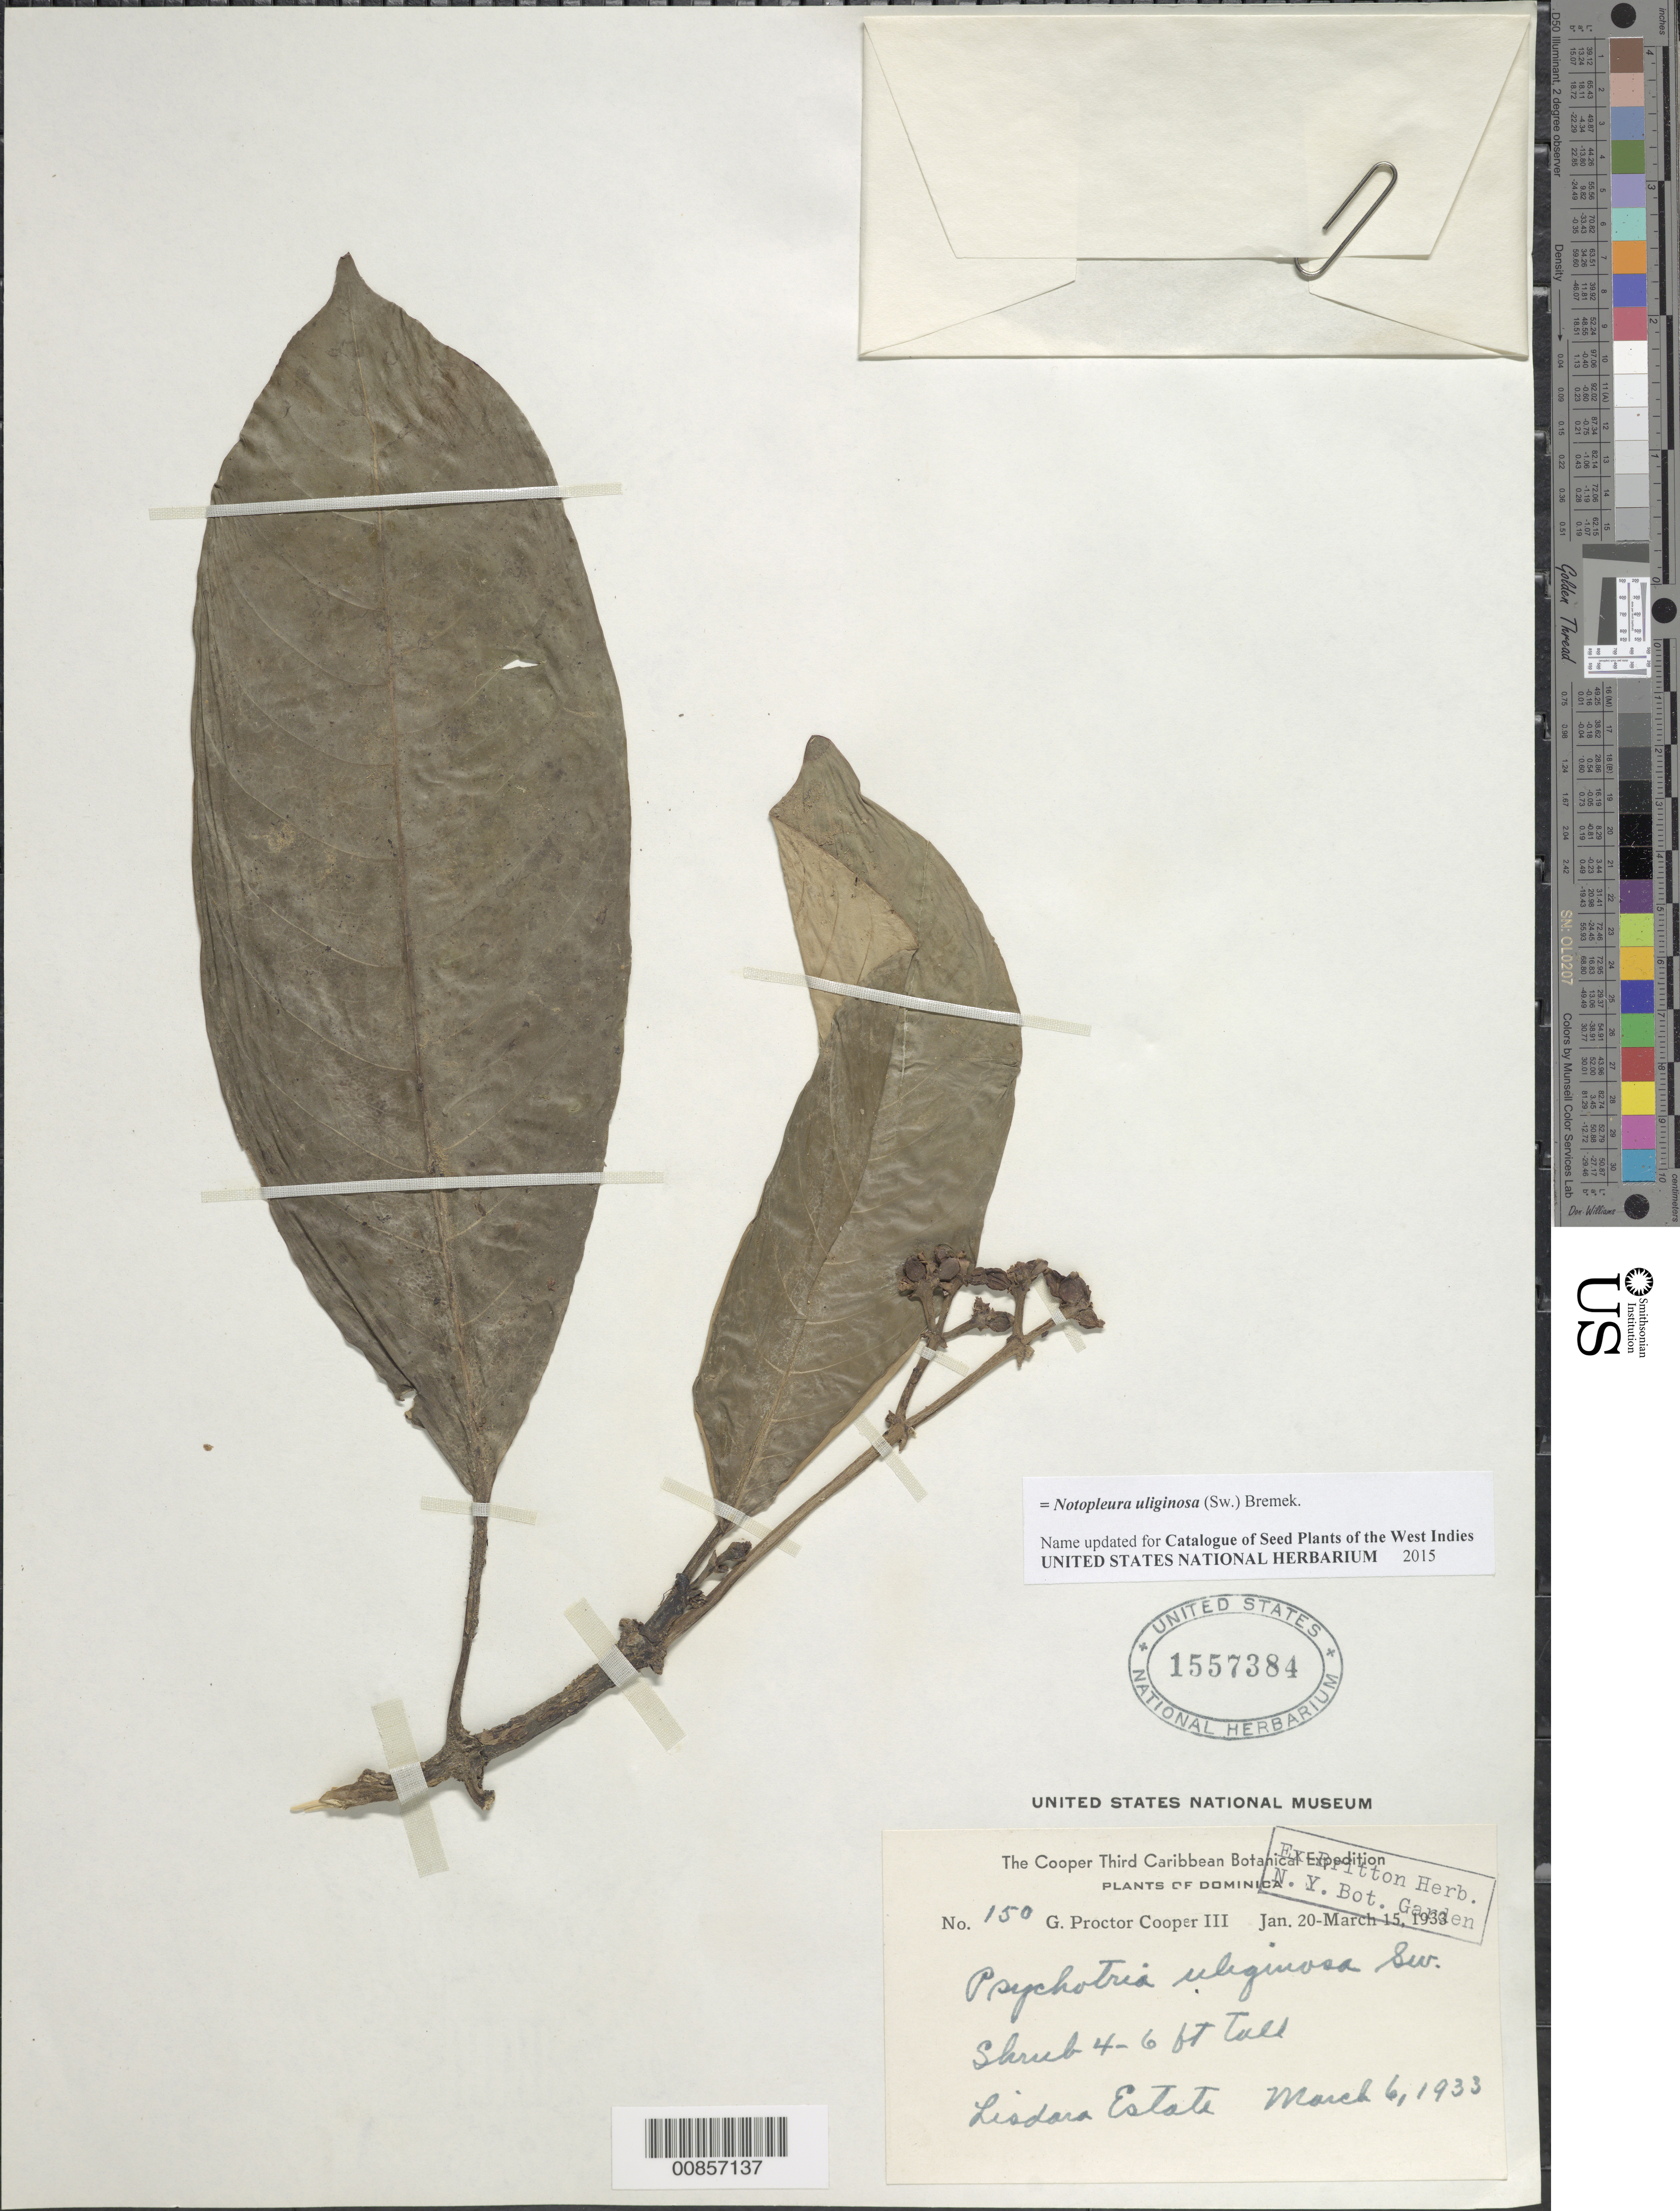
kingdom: Plantae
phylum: Tracheophyta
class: Magnoliopsida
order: Gentianales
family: Rubiaceae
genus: Notopleura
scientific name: Notopleura uliginosa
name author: (Sw.) Bremek.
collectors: G. Cooper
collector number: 150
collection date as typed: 06 Mar 1933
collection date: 1933-03-06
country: Dominica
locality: Lisdara Estate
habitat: Estate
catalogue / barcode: US 1557384